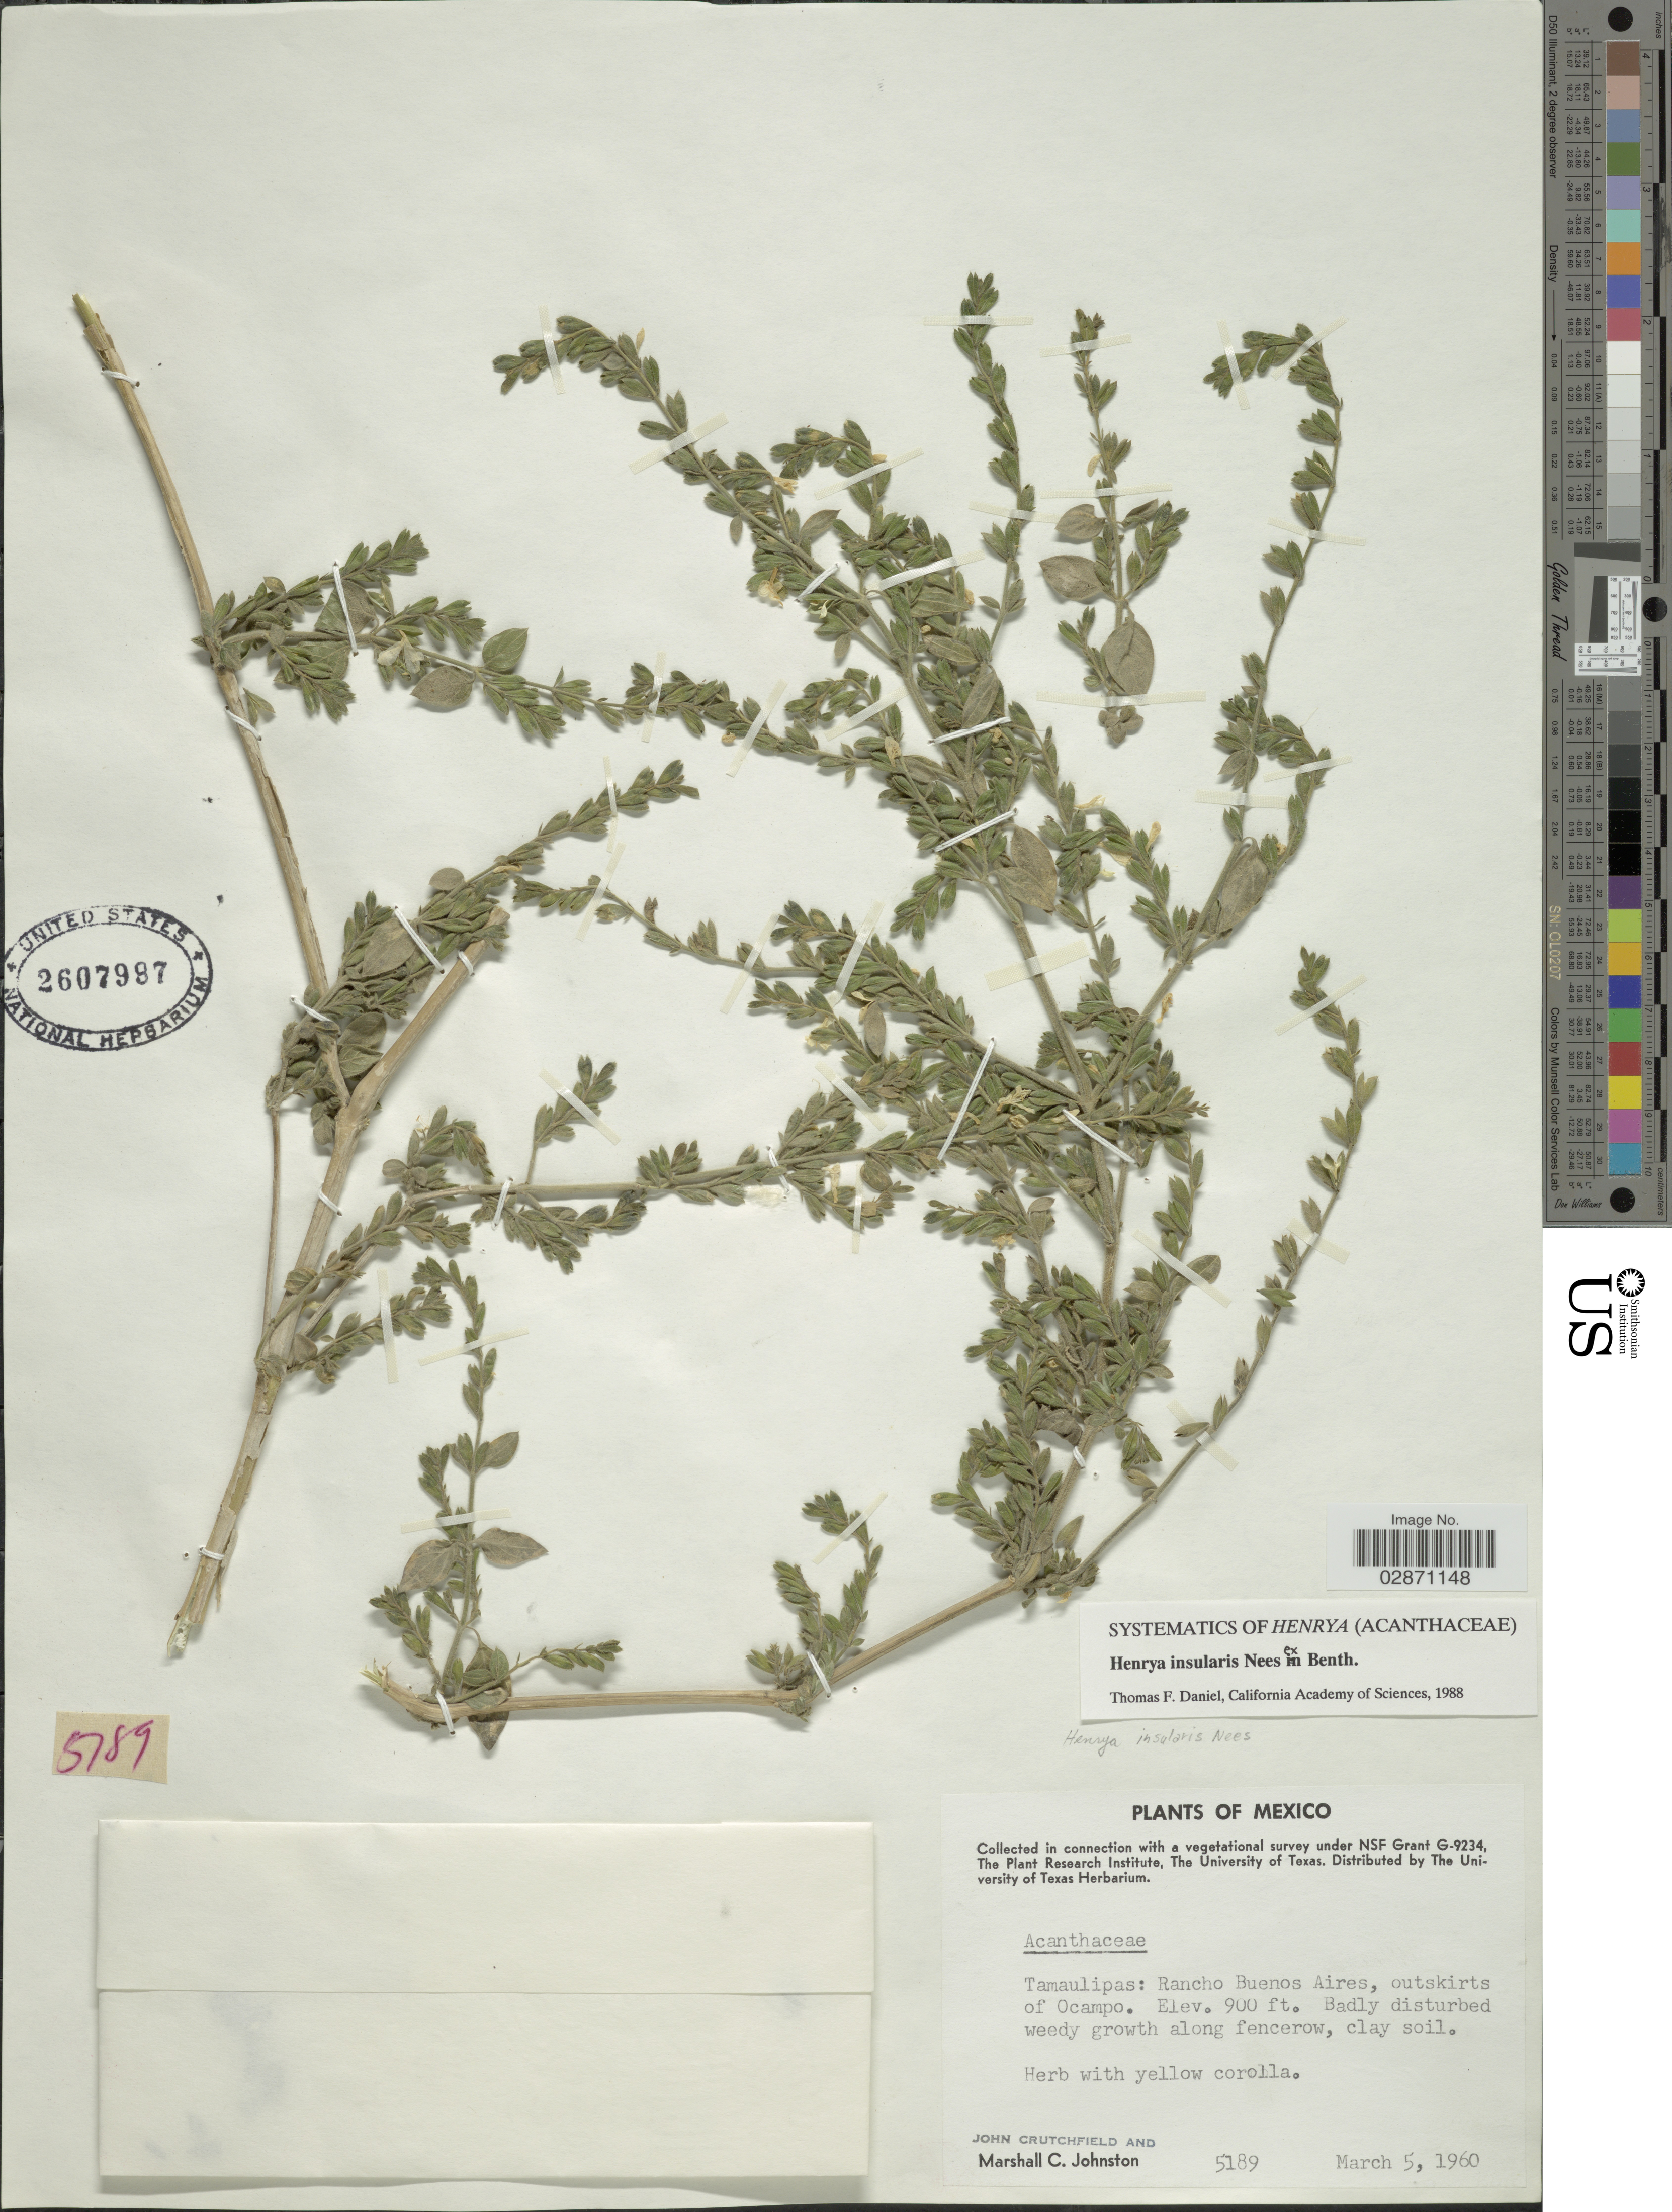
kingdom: Plantae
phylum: Tracheophyta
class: Magnoliopsida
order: Lamiales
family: Acanthaceae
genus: Henrya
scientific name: Henrya insularis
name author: Nees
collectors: J. Crutchfield & M. Johnston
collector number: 5189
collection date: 1960-03-05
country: Mexico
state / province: Tamaulipas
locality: Rancho Buenos Aires, outskirts of Ocampo.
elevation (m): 274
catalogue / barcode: US 2607987